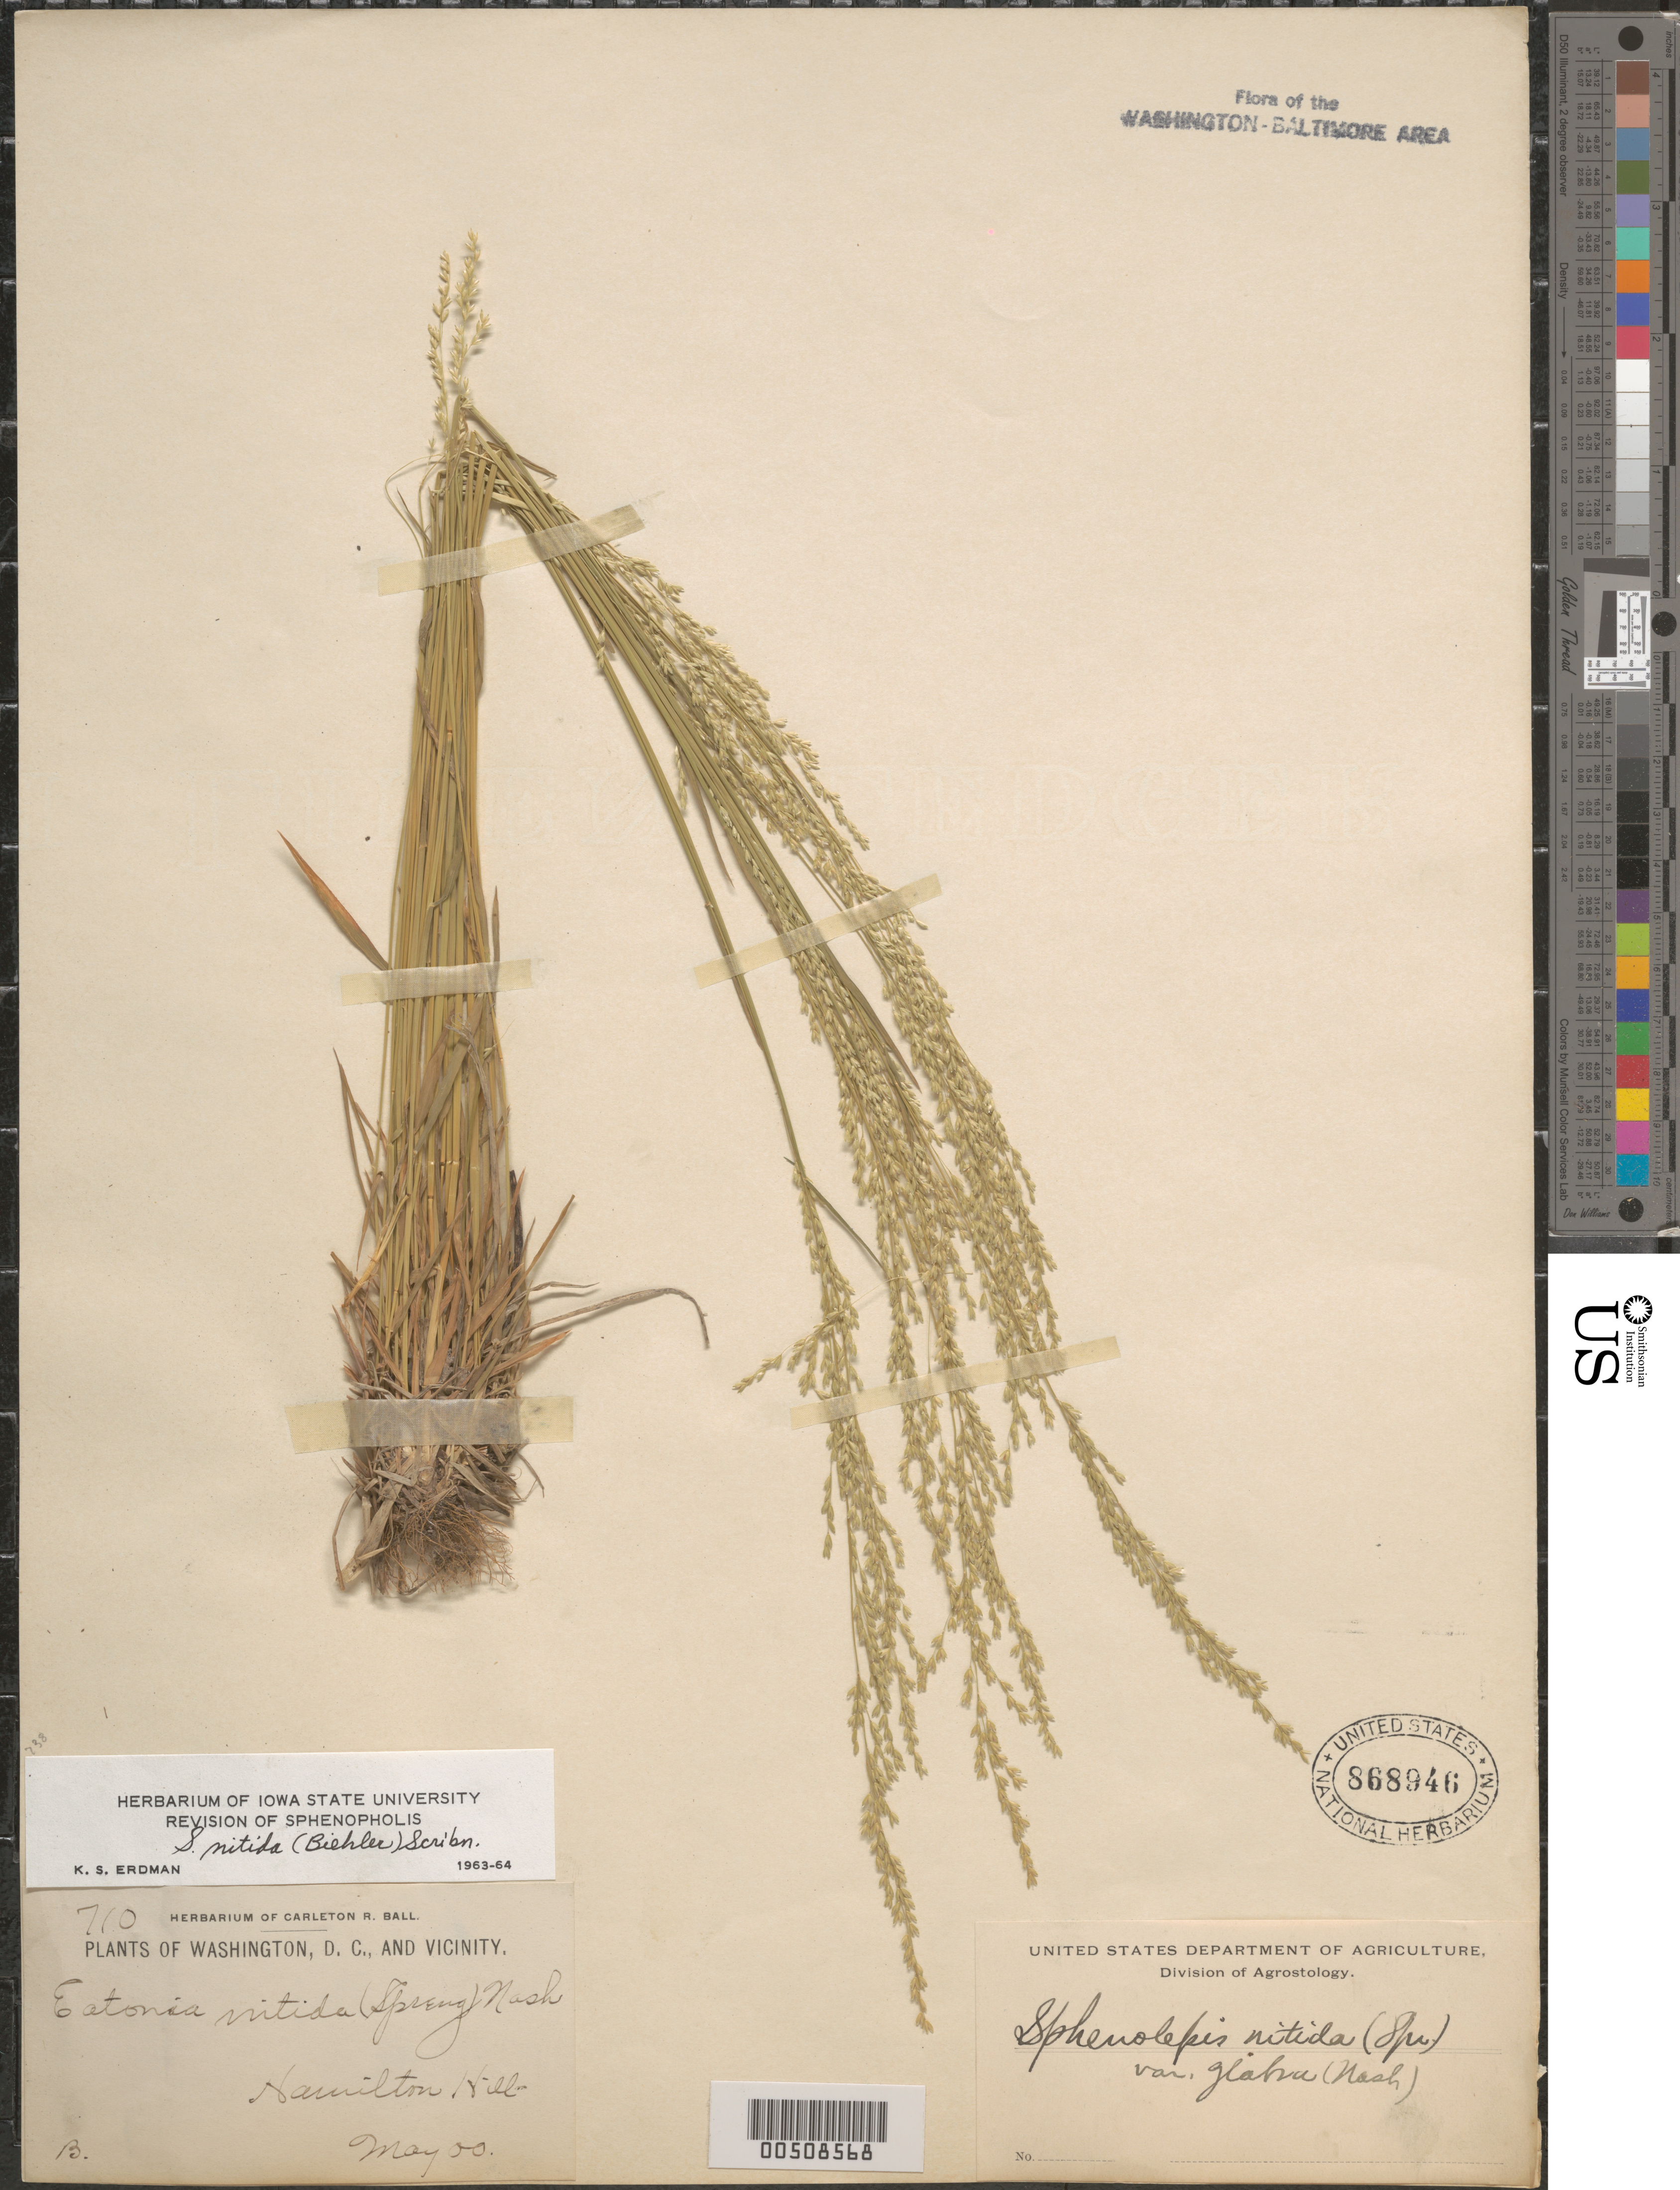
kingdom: Plantae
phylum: Tracheophyta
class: Liliopsida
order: Poales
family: Poaceae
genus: Sphenopholis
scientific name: Sphenopholis nitida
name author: (Biehler) Scribn.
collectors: C. R. Ball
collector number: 710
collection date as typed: May 1900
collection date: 1900-05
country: United States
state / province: District of Columbia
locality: Hamilton Hill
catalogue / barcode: US 868946